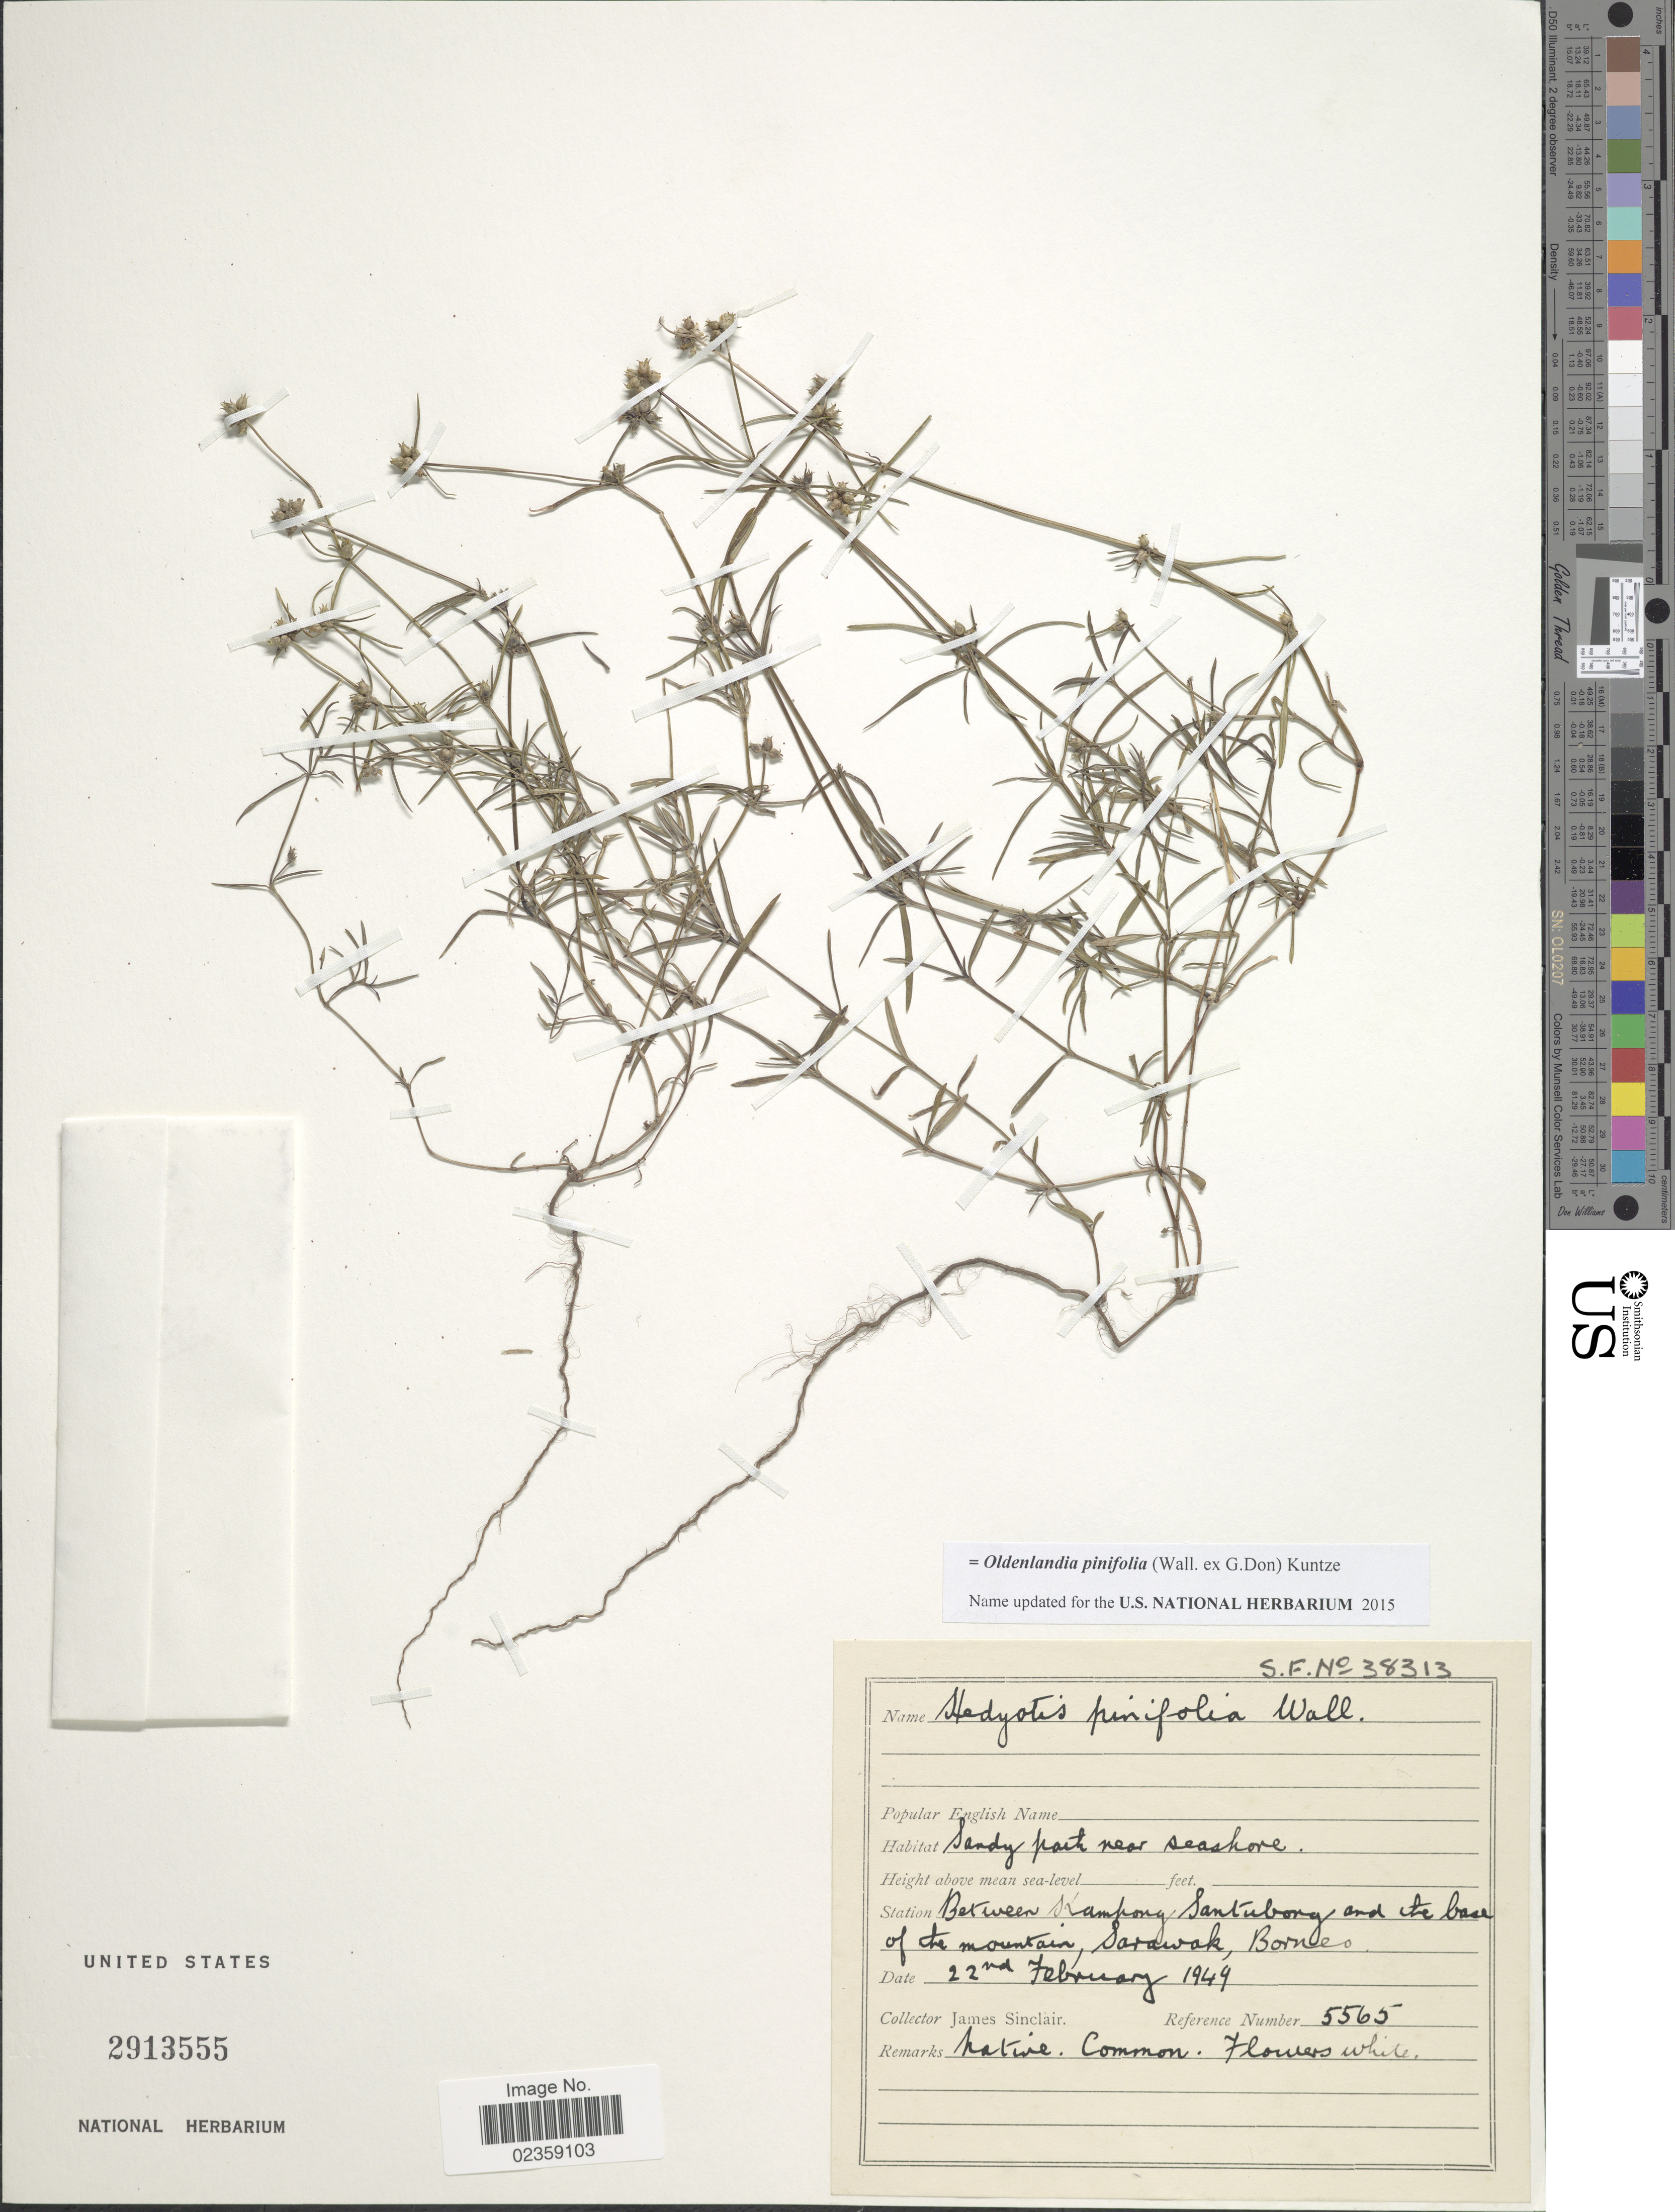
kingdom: Plantae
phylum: Tracheophyta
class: Magnoliopsida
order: Gentianales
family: Rubiaceae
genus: Oldenlandia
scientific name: Oldenlandia pinifolia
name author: (Wall. ex G. Don) Kuntze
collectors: J. Sinclair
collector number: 5565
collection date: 1949-02-22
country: Malaysia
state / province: Sarawak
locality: Between Kambong Santubong and the base of the mountain, Sarawak, Borneo.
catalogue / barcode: US 2913555